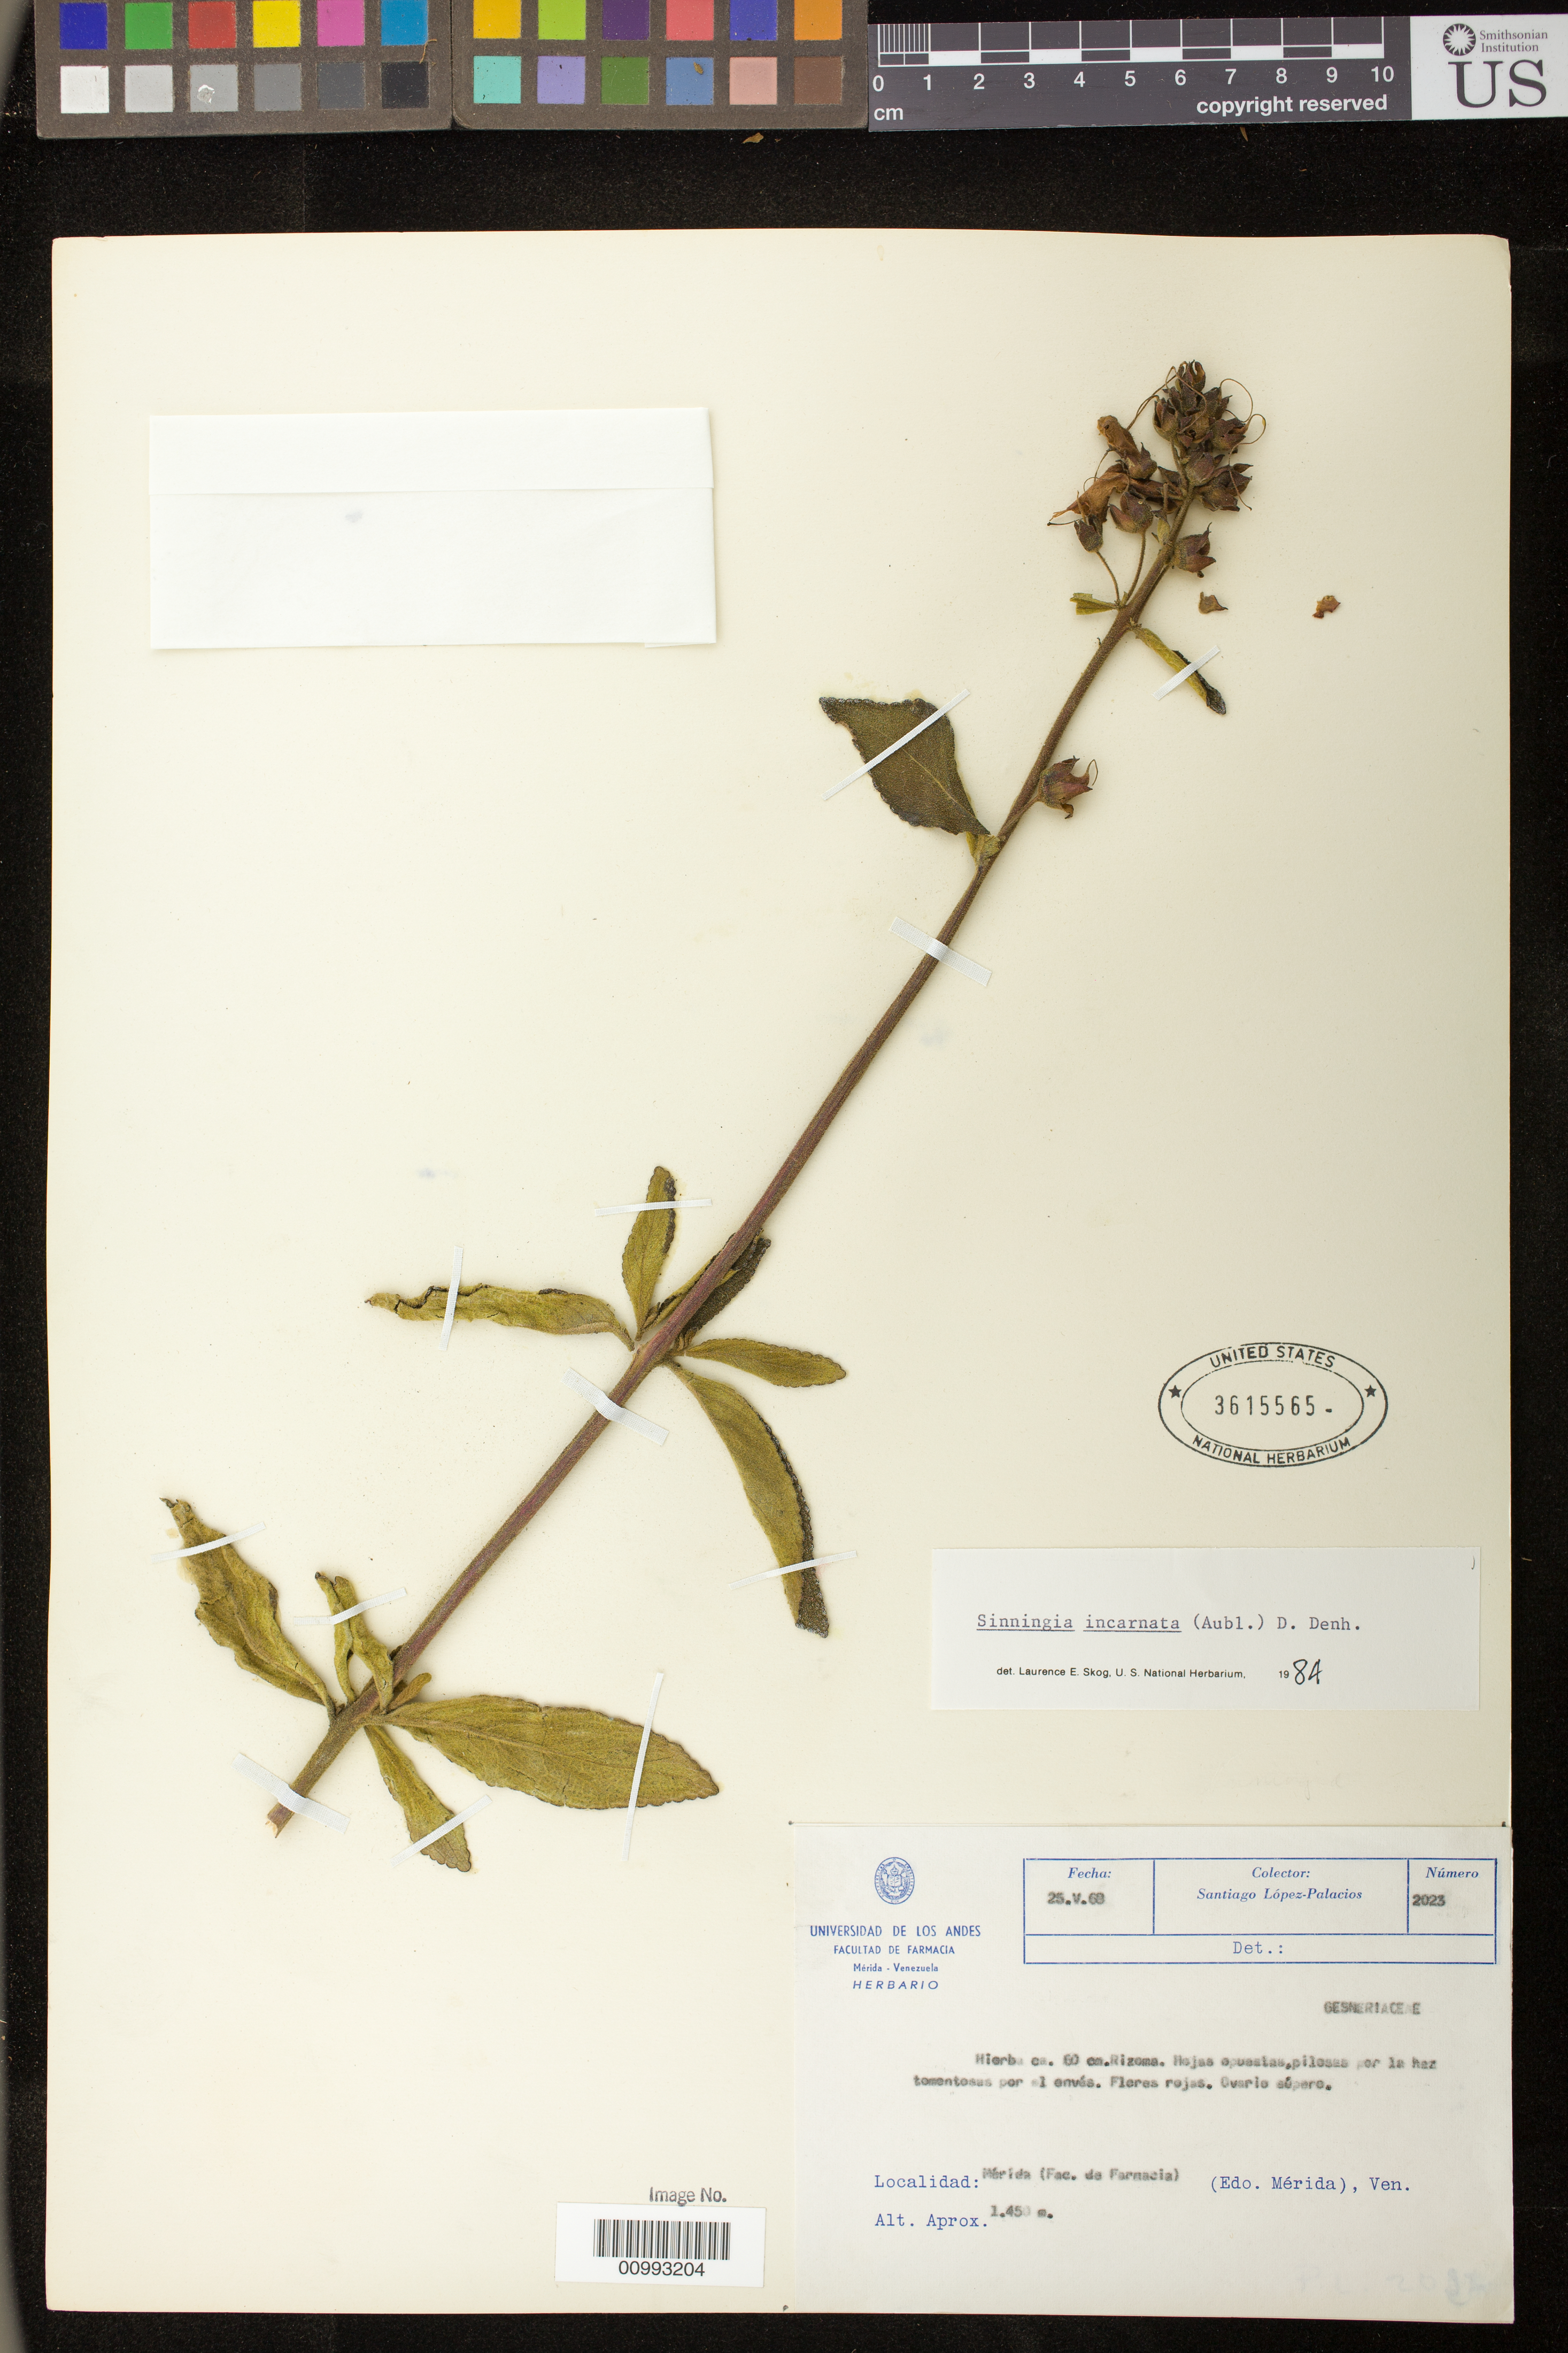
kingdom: Plantae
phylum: Tracheophyta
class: Magnoliopsida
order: Lamiales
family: Gesneriaceae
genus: Sinningia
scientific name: Sinningia incarnata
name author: (Aubl.) D.L. Denham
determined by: Skog, Laurence E.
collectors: S. Lopez-P.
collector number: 2023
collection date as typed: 25 May 1968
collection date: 1968-05-25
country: Venezuela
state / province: Mérida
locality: Mérida (Fac. De Farnacia)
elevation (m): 1450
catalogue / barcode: US 3615565